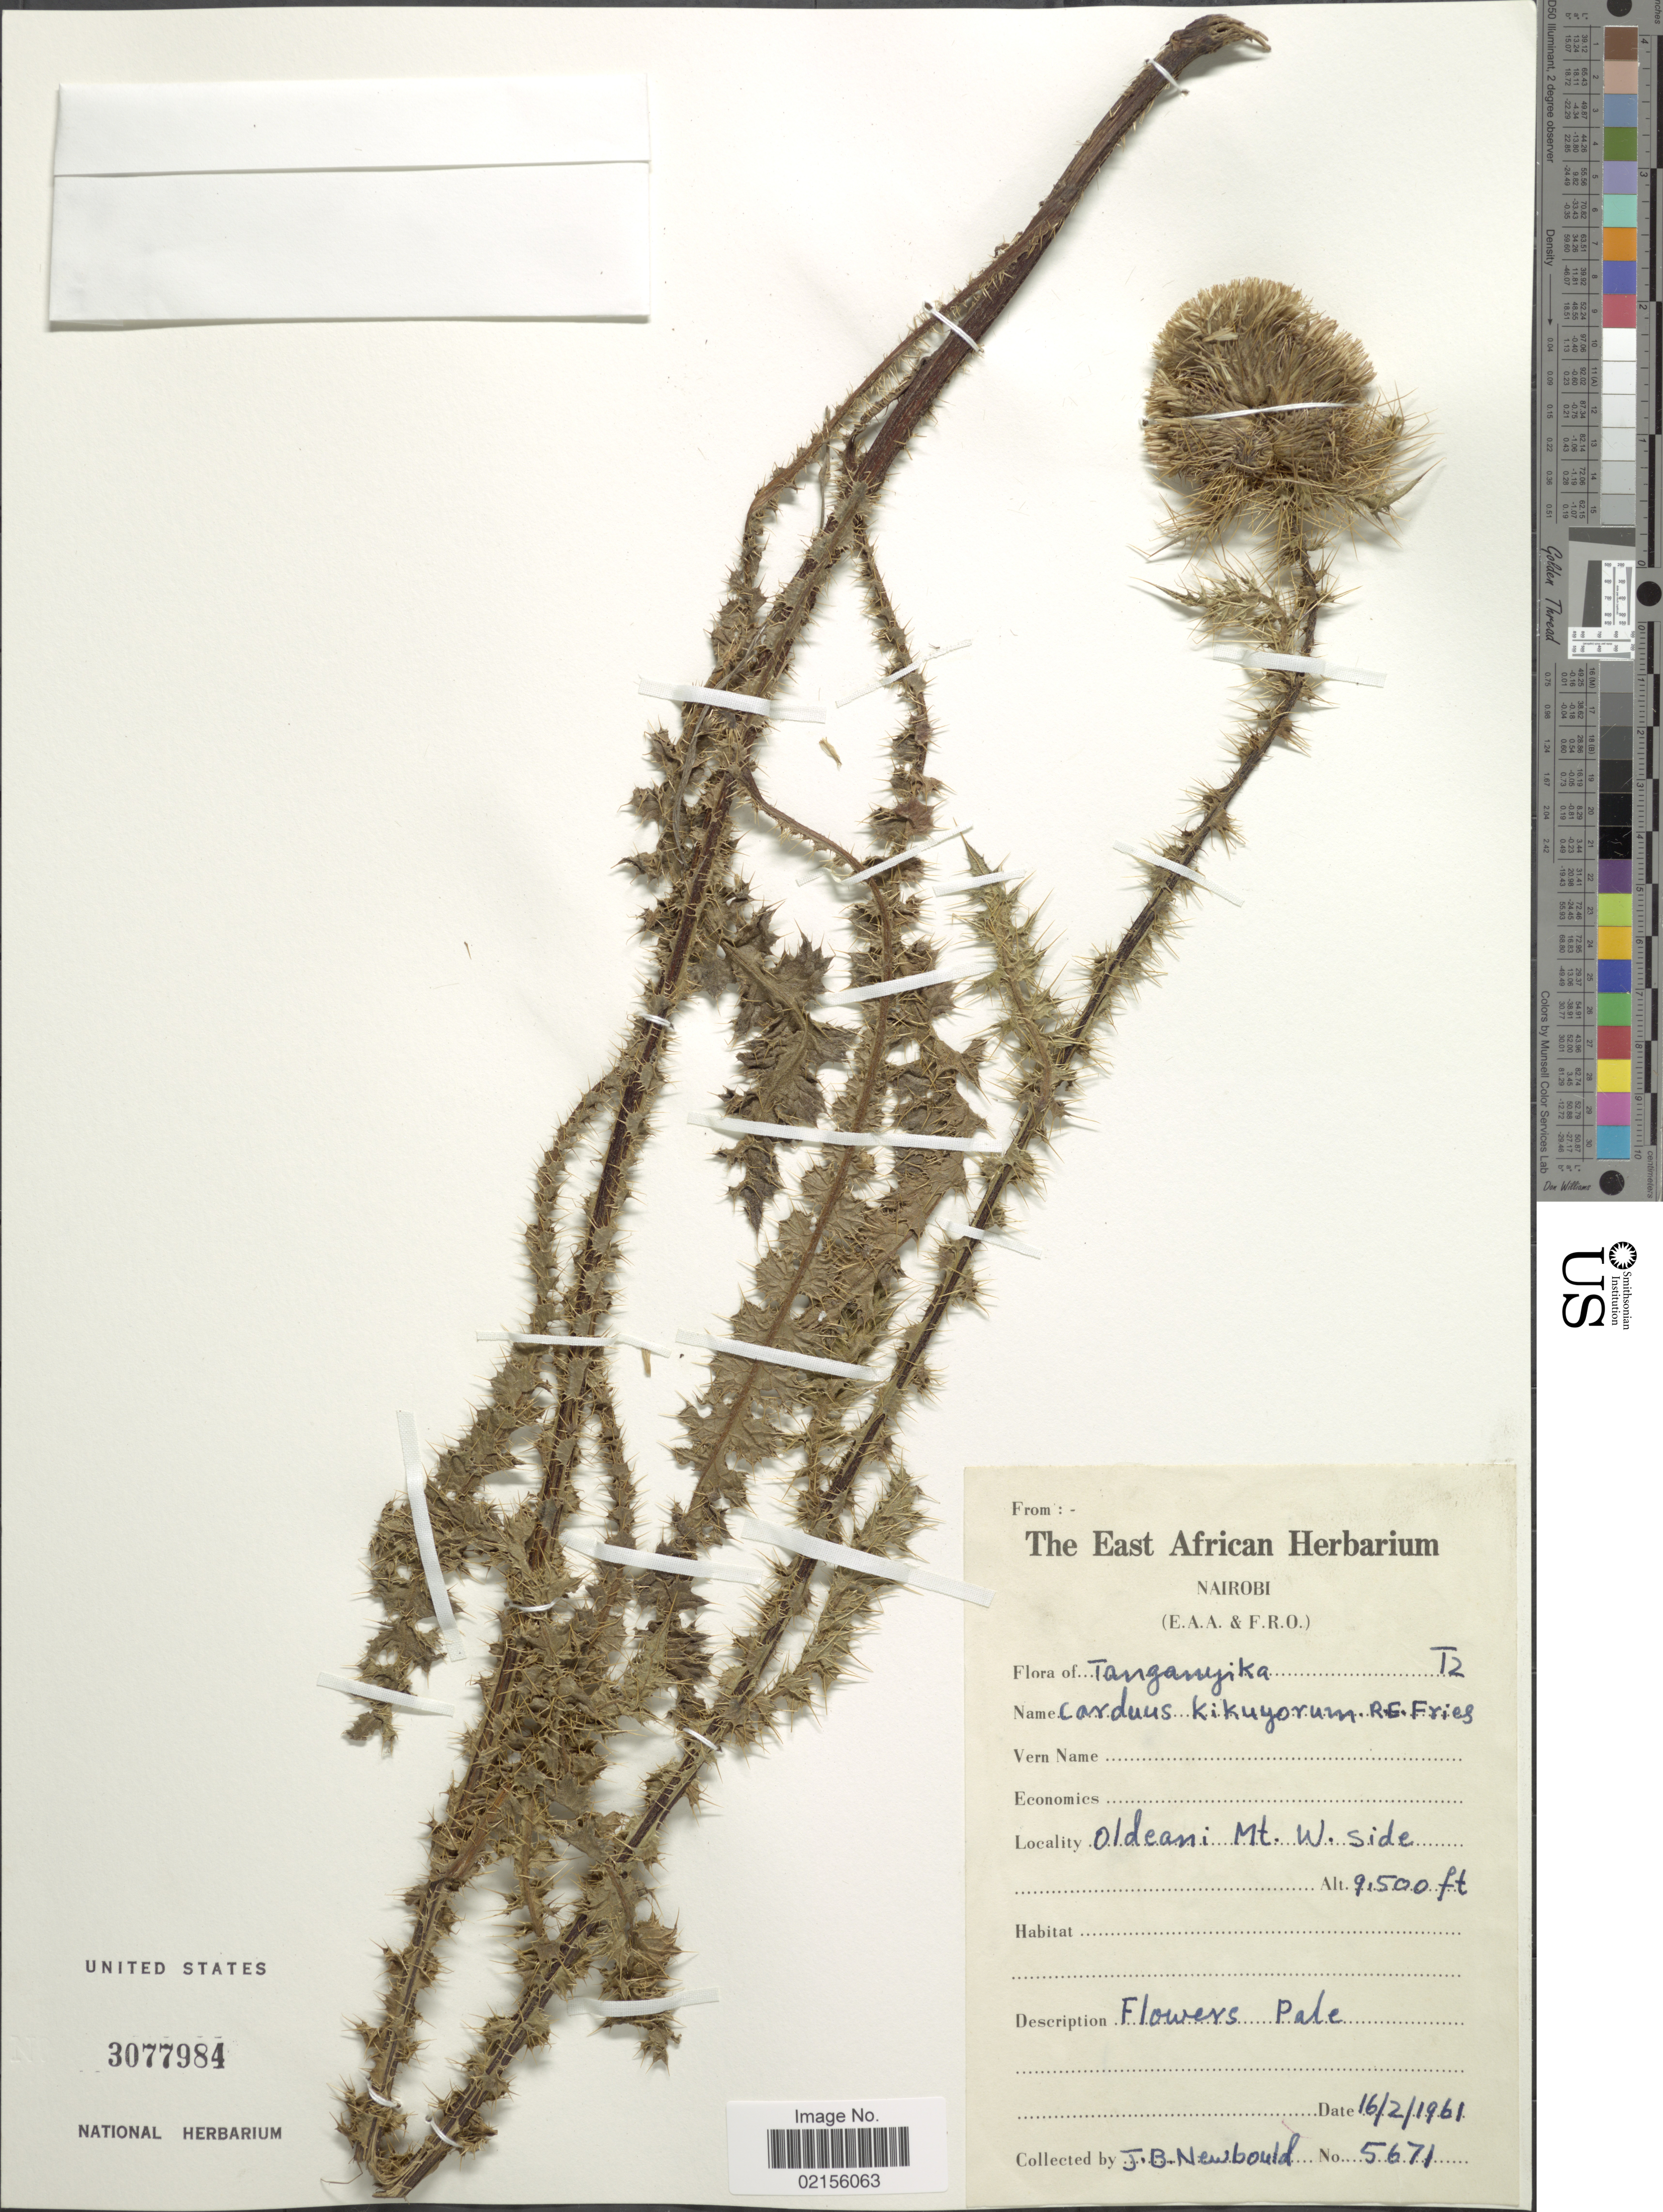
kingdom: Plantae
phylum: Tracheophyta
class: Magnoliopsida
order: Asterales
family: Asteraceae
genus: Carduus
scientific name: Carduus nyassanus subsp. kikuyorum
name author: (R.E. Fr.) C. Jeffrey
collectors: J. Newbould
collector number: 5671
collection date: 1961-02-16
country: Tanzania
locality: Tanganyika T2, Oldeani: Mt W side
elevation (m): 2896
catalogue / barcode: US 3077984